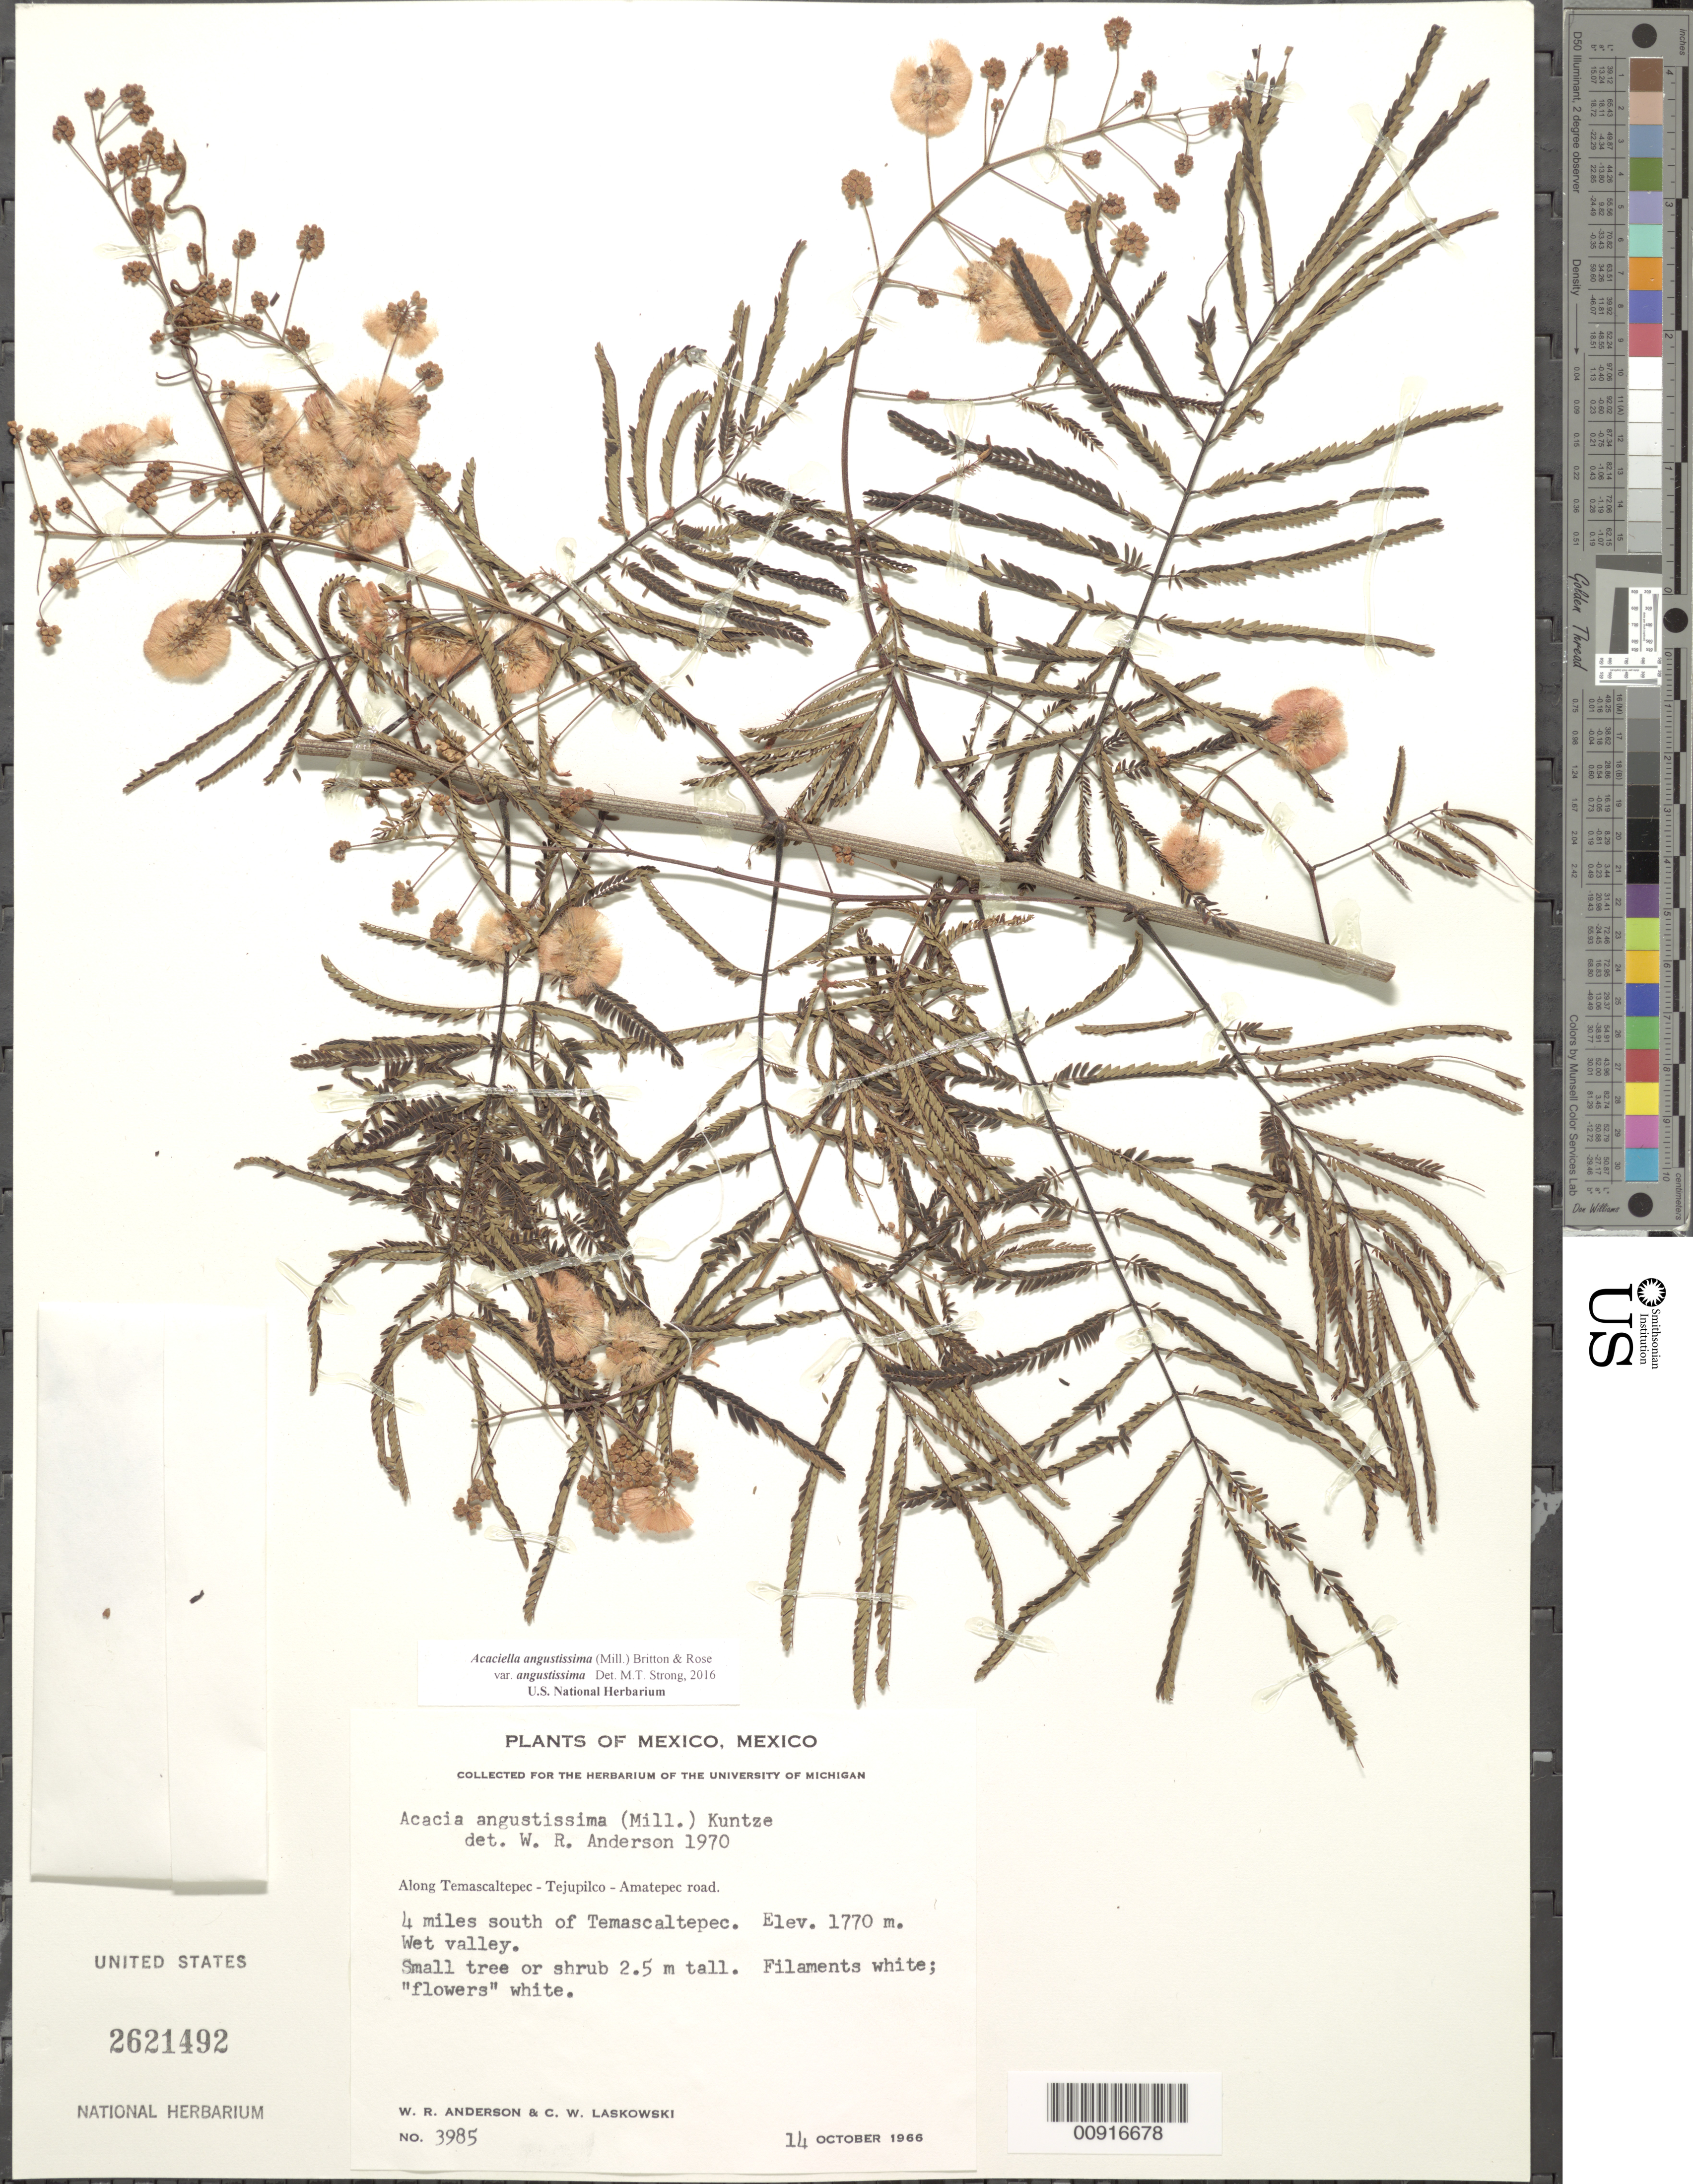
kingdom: Plantae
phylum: Tracheophyta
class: Magnoliopsida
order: Fabales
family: Fabaceae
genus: Acaciella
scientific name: Acaciella angustissima var. angustissima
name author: (Mill.) Britton & Rose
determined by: Strong, M. T., (US), Smithsonian Institution - National Museum of Natural History (UNITED STATES)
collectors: W. R. Anderson & C. Laskowski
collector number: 3985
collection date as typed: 14 Oct 1966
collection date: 1966-10-14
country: Mexico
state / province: México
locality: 4 miles south of Temascaltepec. Along Temascaltepec -Tejupilco - Amatepec road.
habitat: Wet valley.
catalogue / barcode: US 2621492